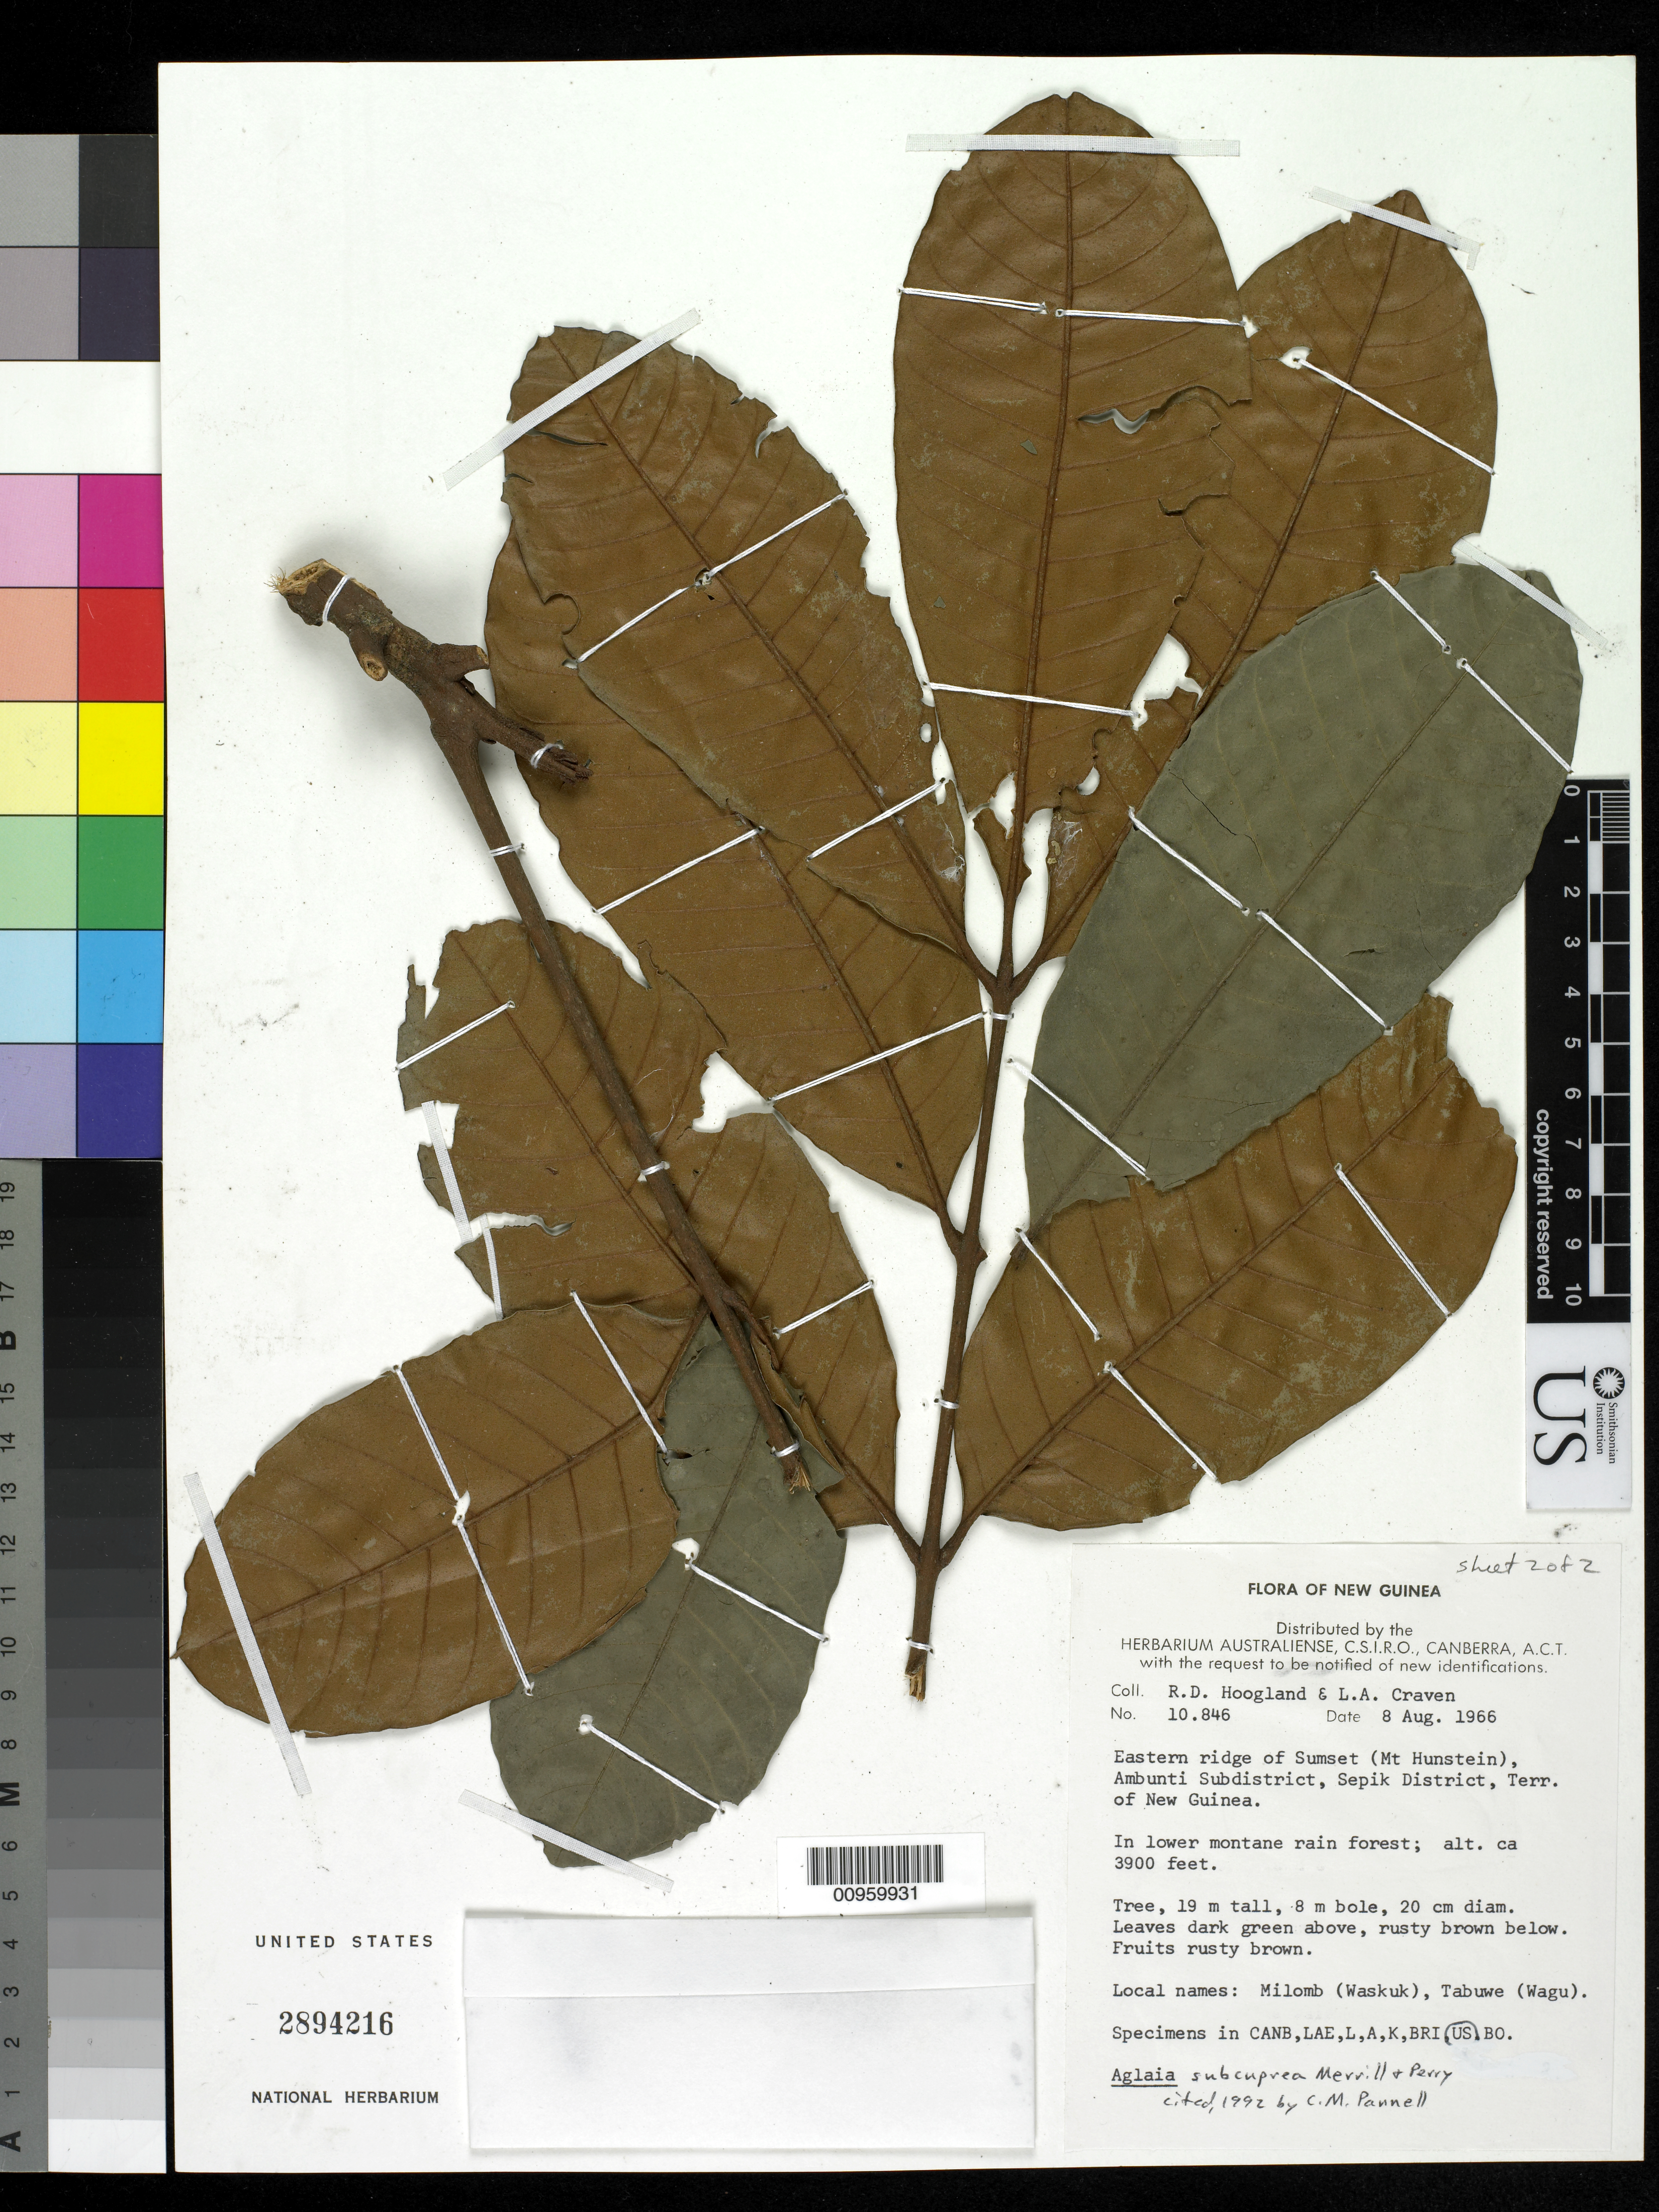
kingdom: Plantae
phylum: Tracheophyta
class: Magnoliopsida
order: Sapindales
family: Meliaceae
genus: Aglaia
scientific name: Aglaia subcuprea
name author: Merr. & L.M. Perry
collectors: R. D. Hoogland & L. A. Craven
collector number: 10846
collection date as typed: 08 Aug 1966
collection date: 1966-08-08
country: Papua New Guinea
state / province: East Sepik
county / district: Ambunti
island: New Guinea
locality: Eastern ridge of Sumset (Mt. Hunstein), in lower montane rain forest.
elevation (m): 1189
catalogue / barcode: US 2894216